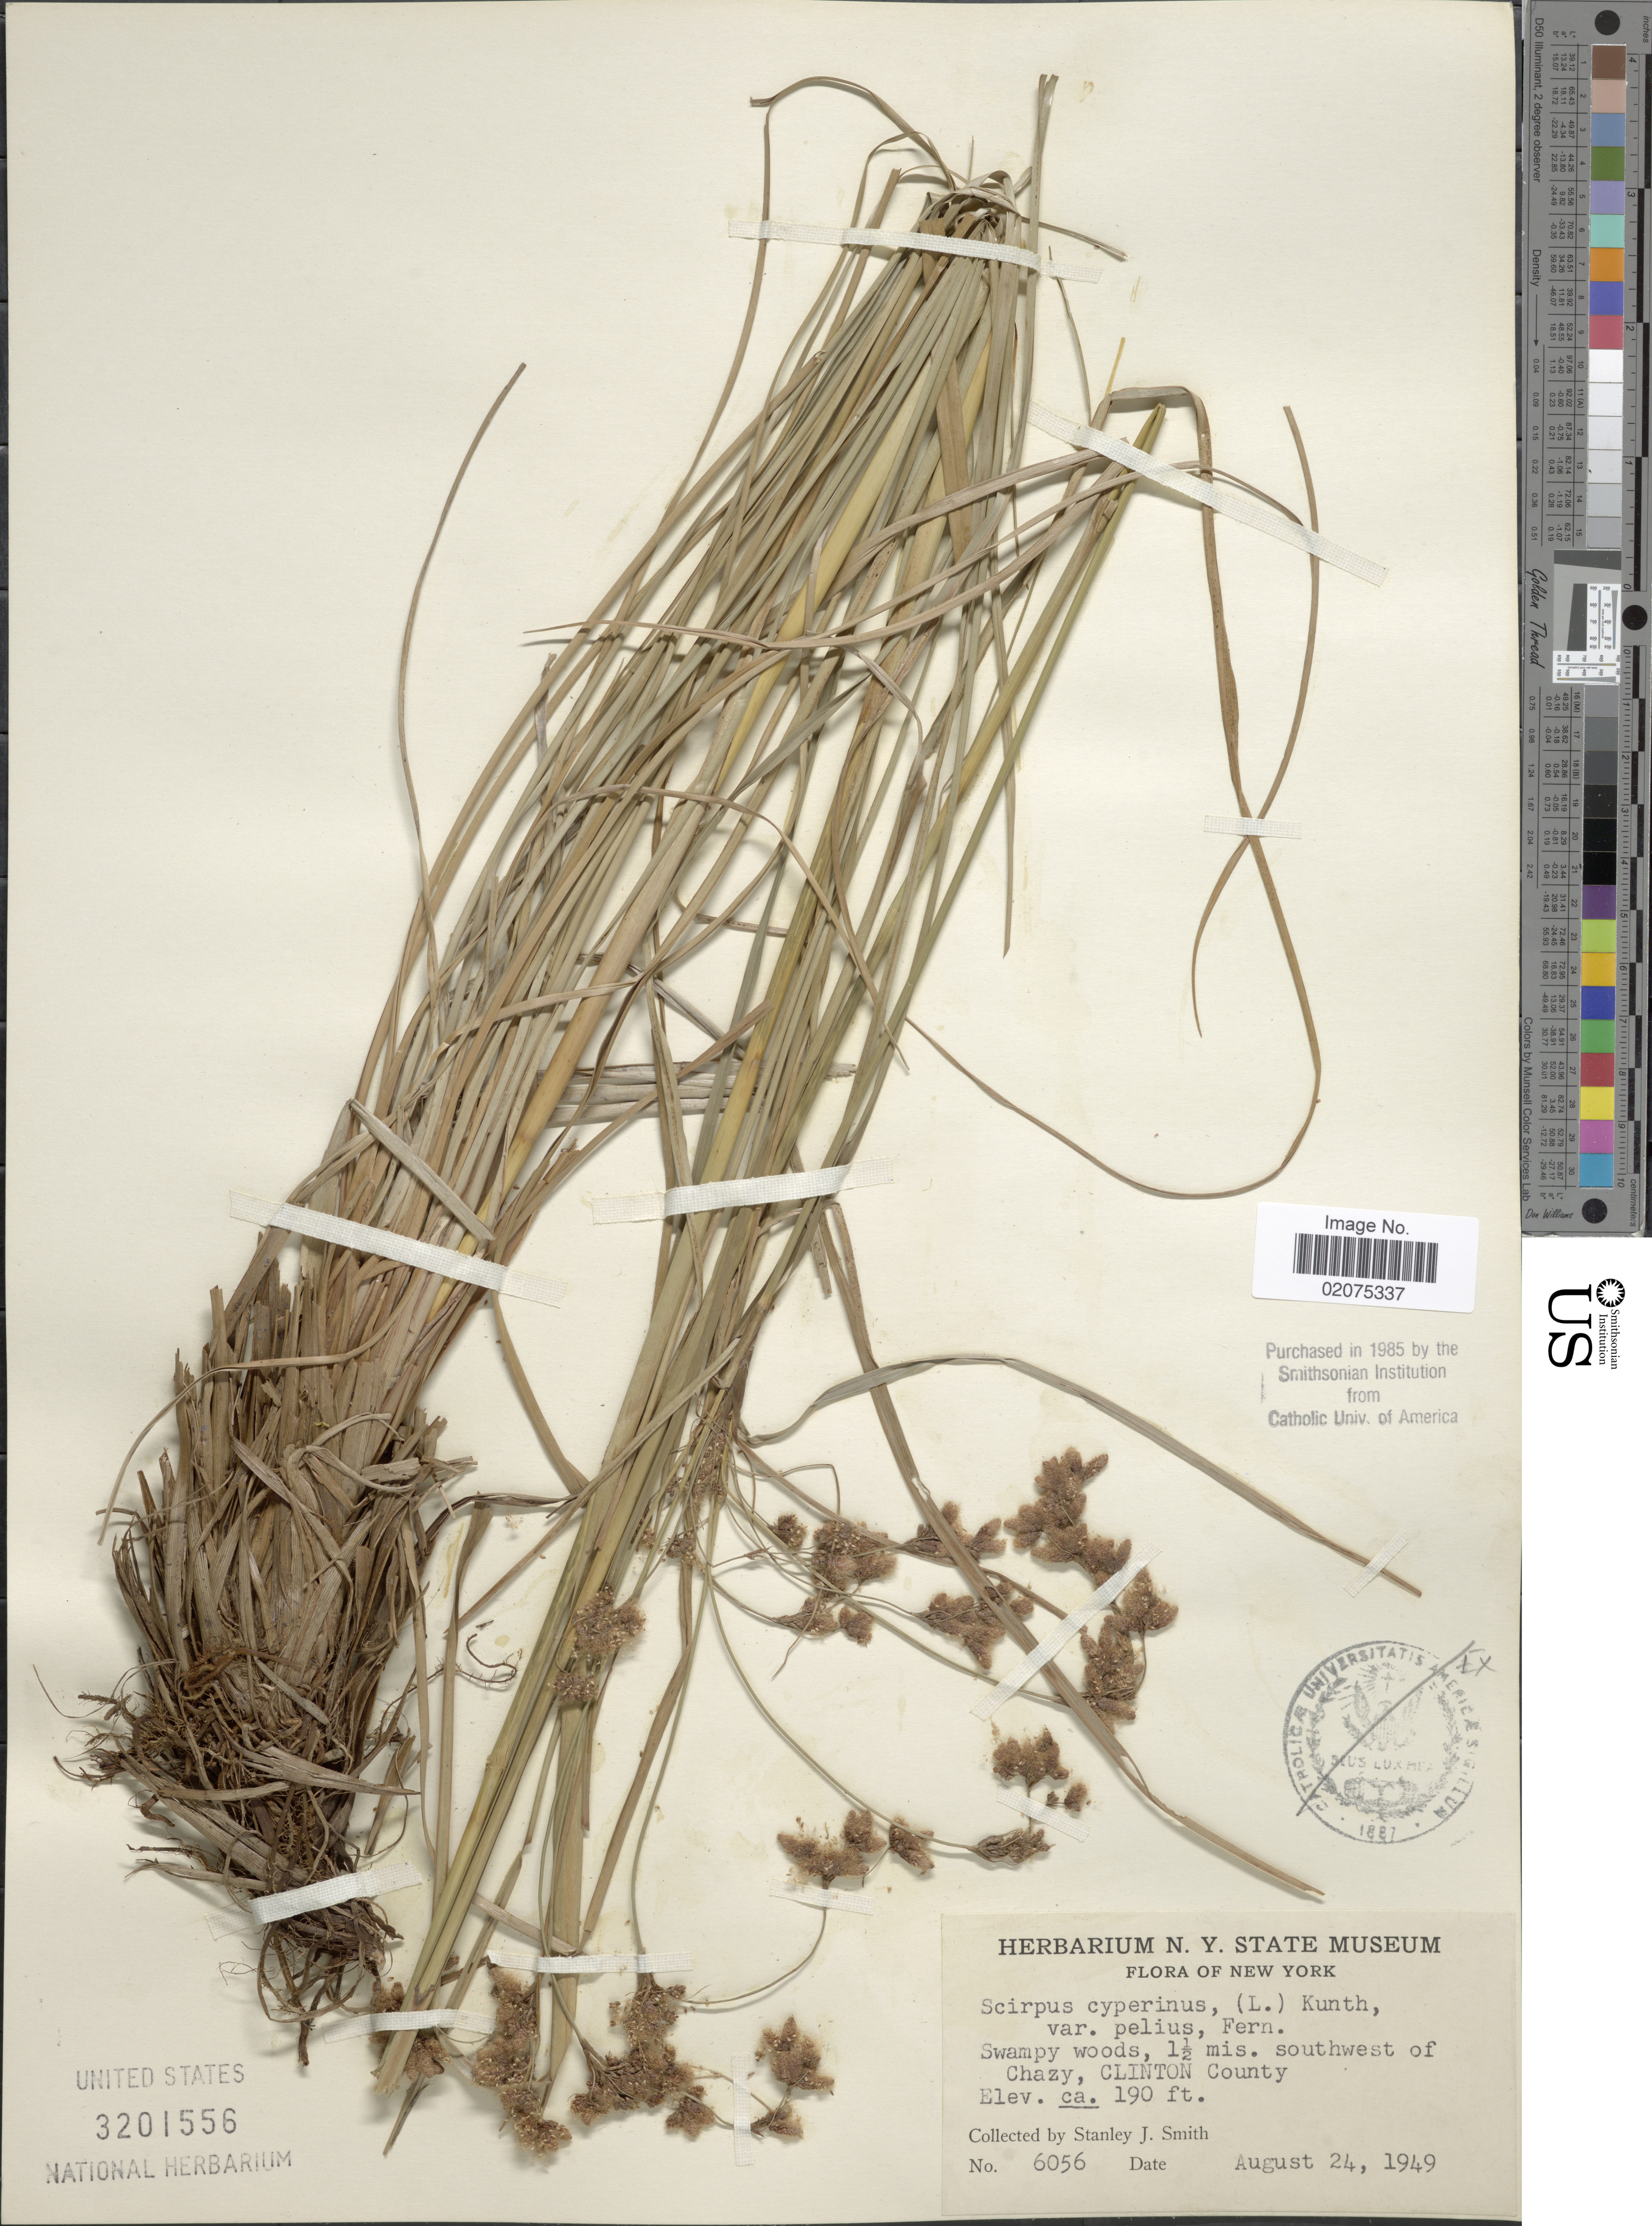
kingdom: Plantae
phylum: Tracheophyta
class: Liliopsida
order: Poales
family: Cyperaceae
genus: Scirpus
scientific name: Scirpus cyperinus var. pelius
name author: Fernald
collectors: S. Smith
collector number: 6056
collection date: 1949-08-24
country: United States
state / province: New York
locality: Swampy woods, 1 1/2 mis. southwest of Chazy, Clinton County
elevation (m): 58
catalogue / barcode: US 3201556